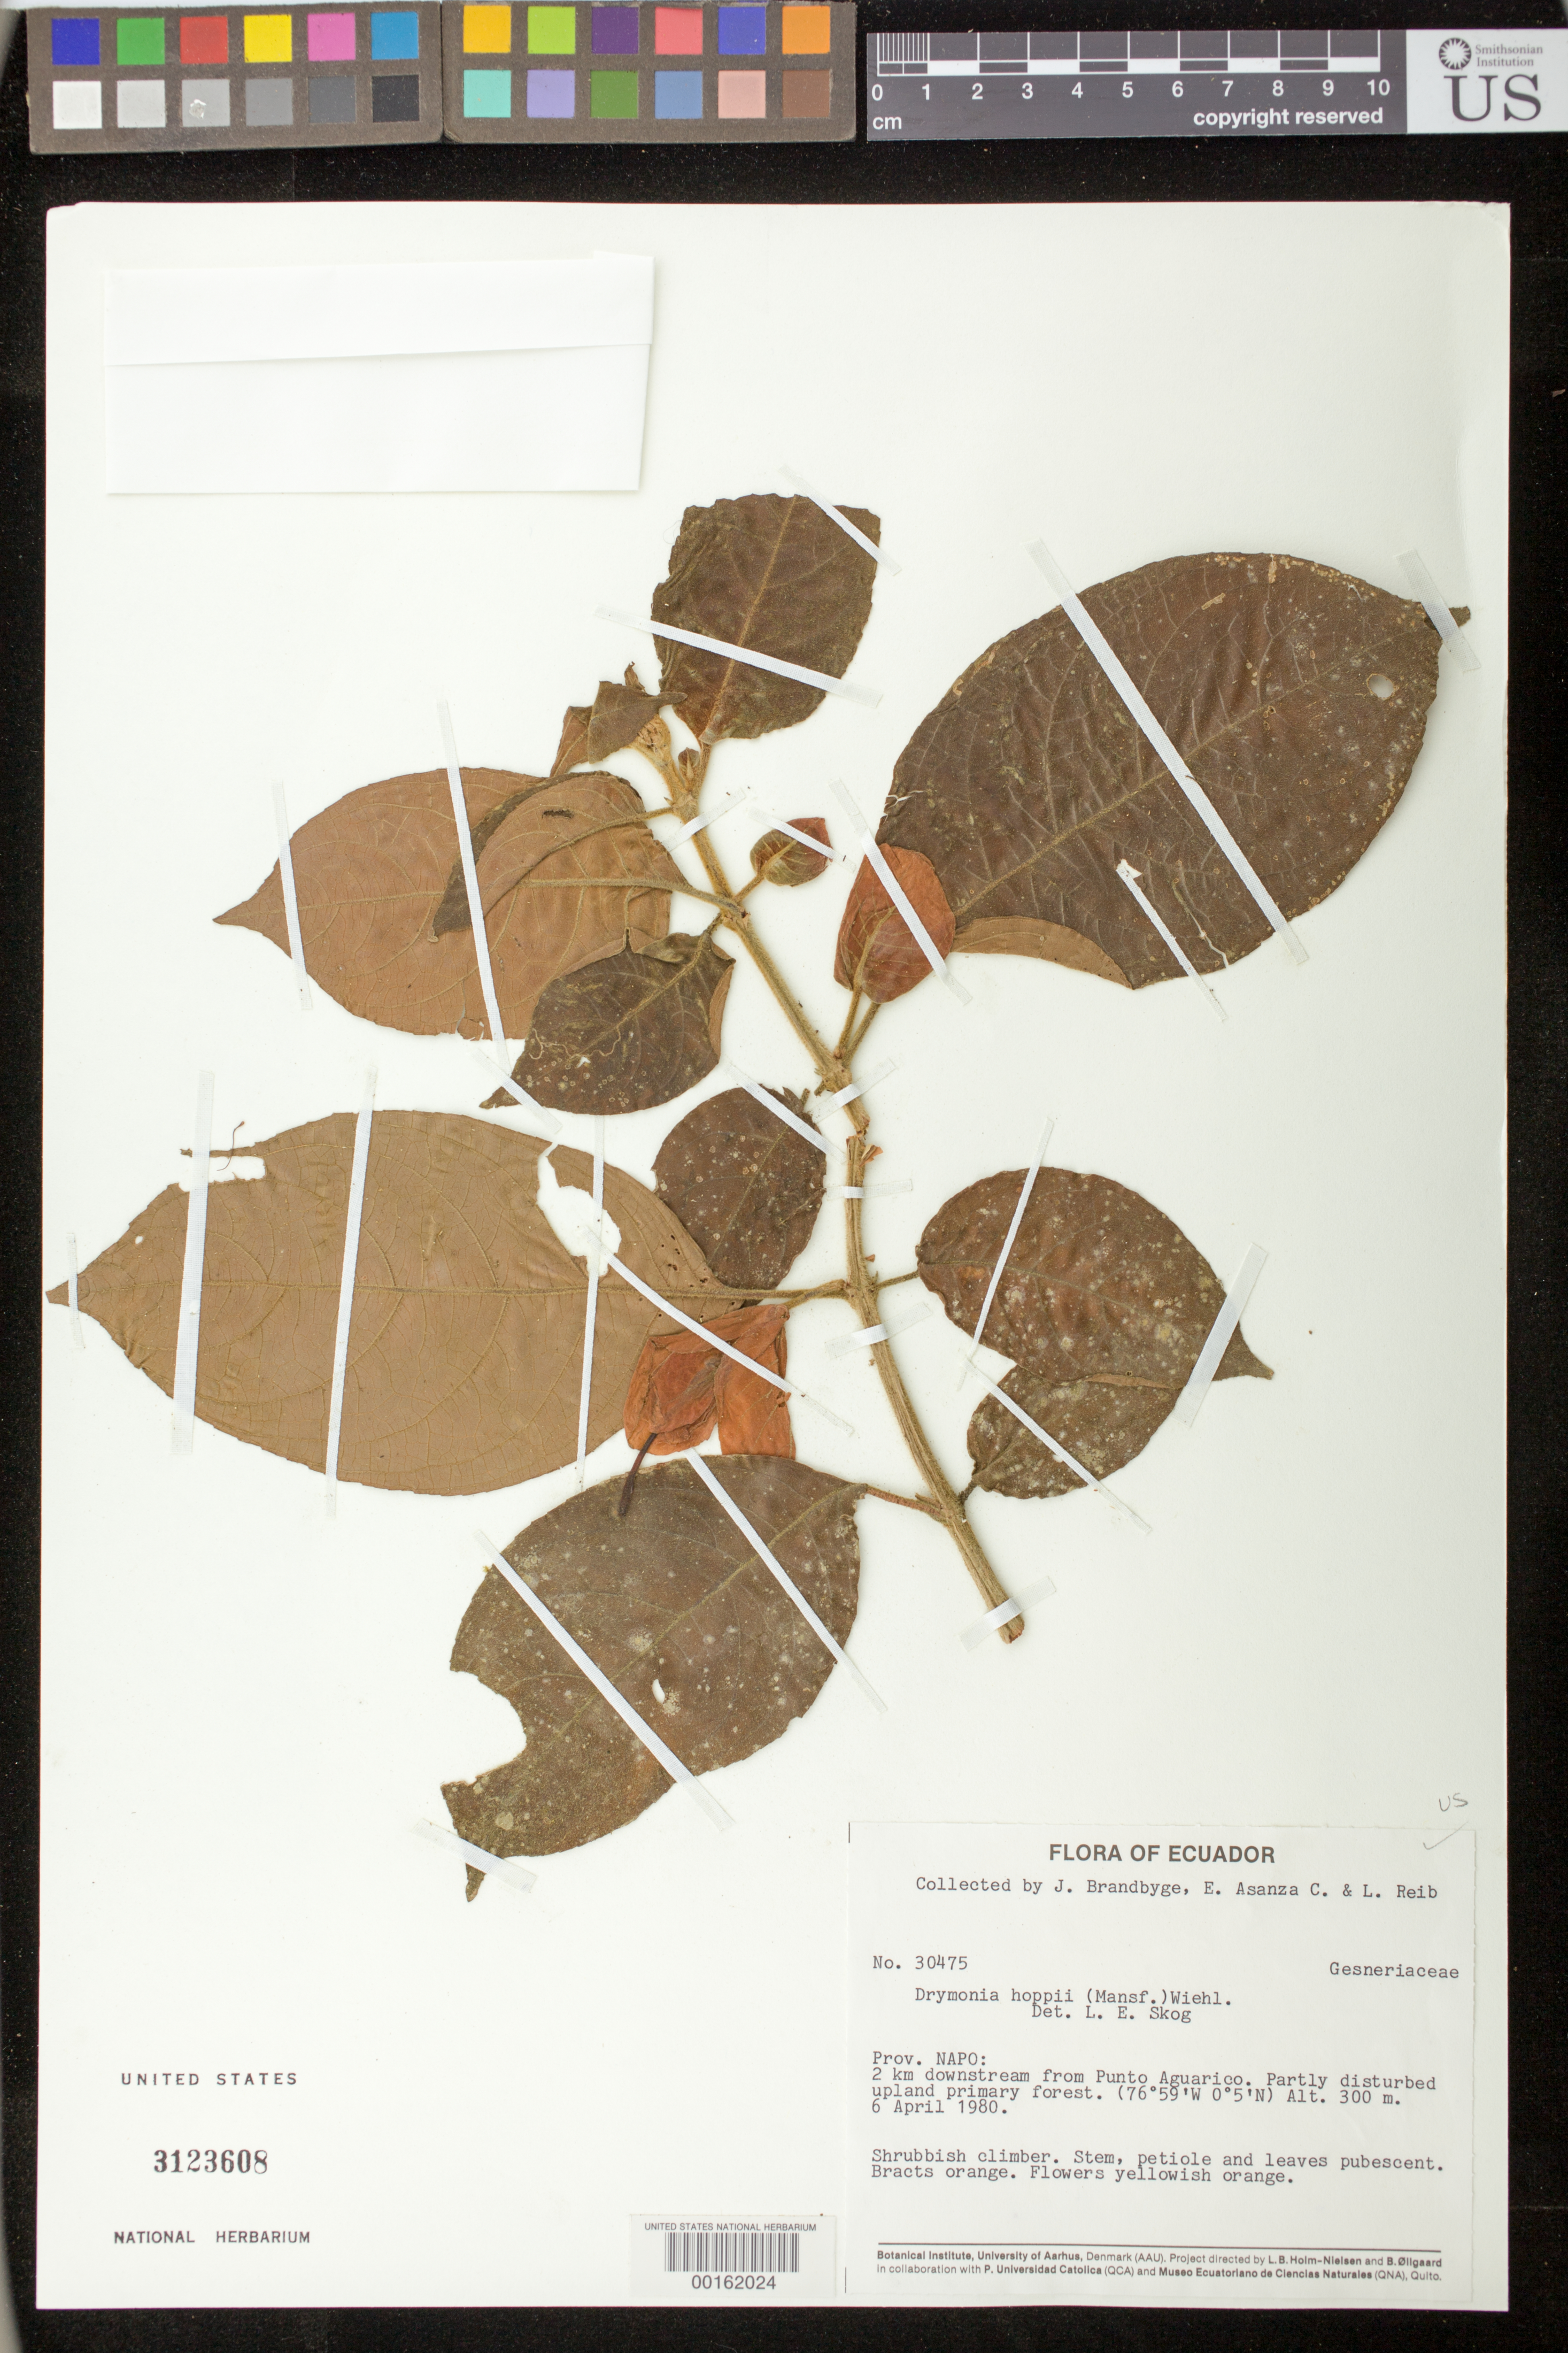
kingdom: Plantae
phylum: Tracheophyta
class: Magnoliopsida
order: Lamiales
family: Gesneriaceae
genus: Drymonia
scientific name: Drymonia hoppii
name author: (Mansf.) Wiehler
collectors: J. Brandbyge, E. Asanza C. & L. Reib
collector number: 30475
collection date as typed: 06 Apr 1980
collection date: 1980-04-06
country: Ecuador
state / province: Napo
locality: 2 km downstream from Punto Aguarico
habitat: Partly disturbed upland primary forest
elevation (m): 300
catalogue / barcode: US 3123608